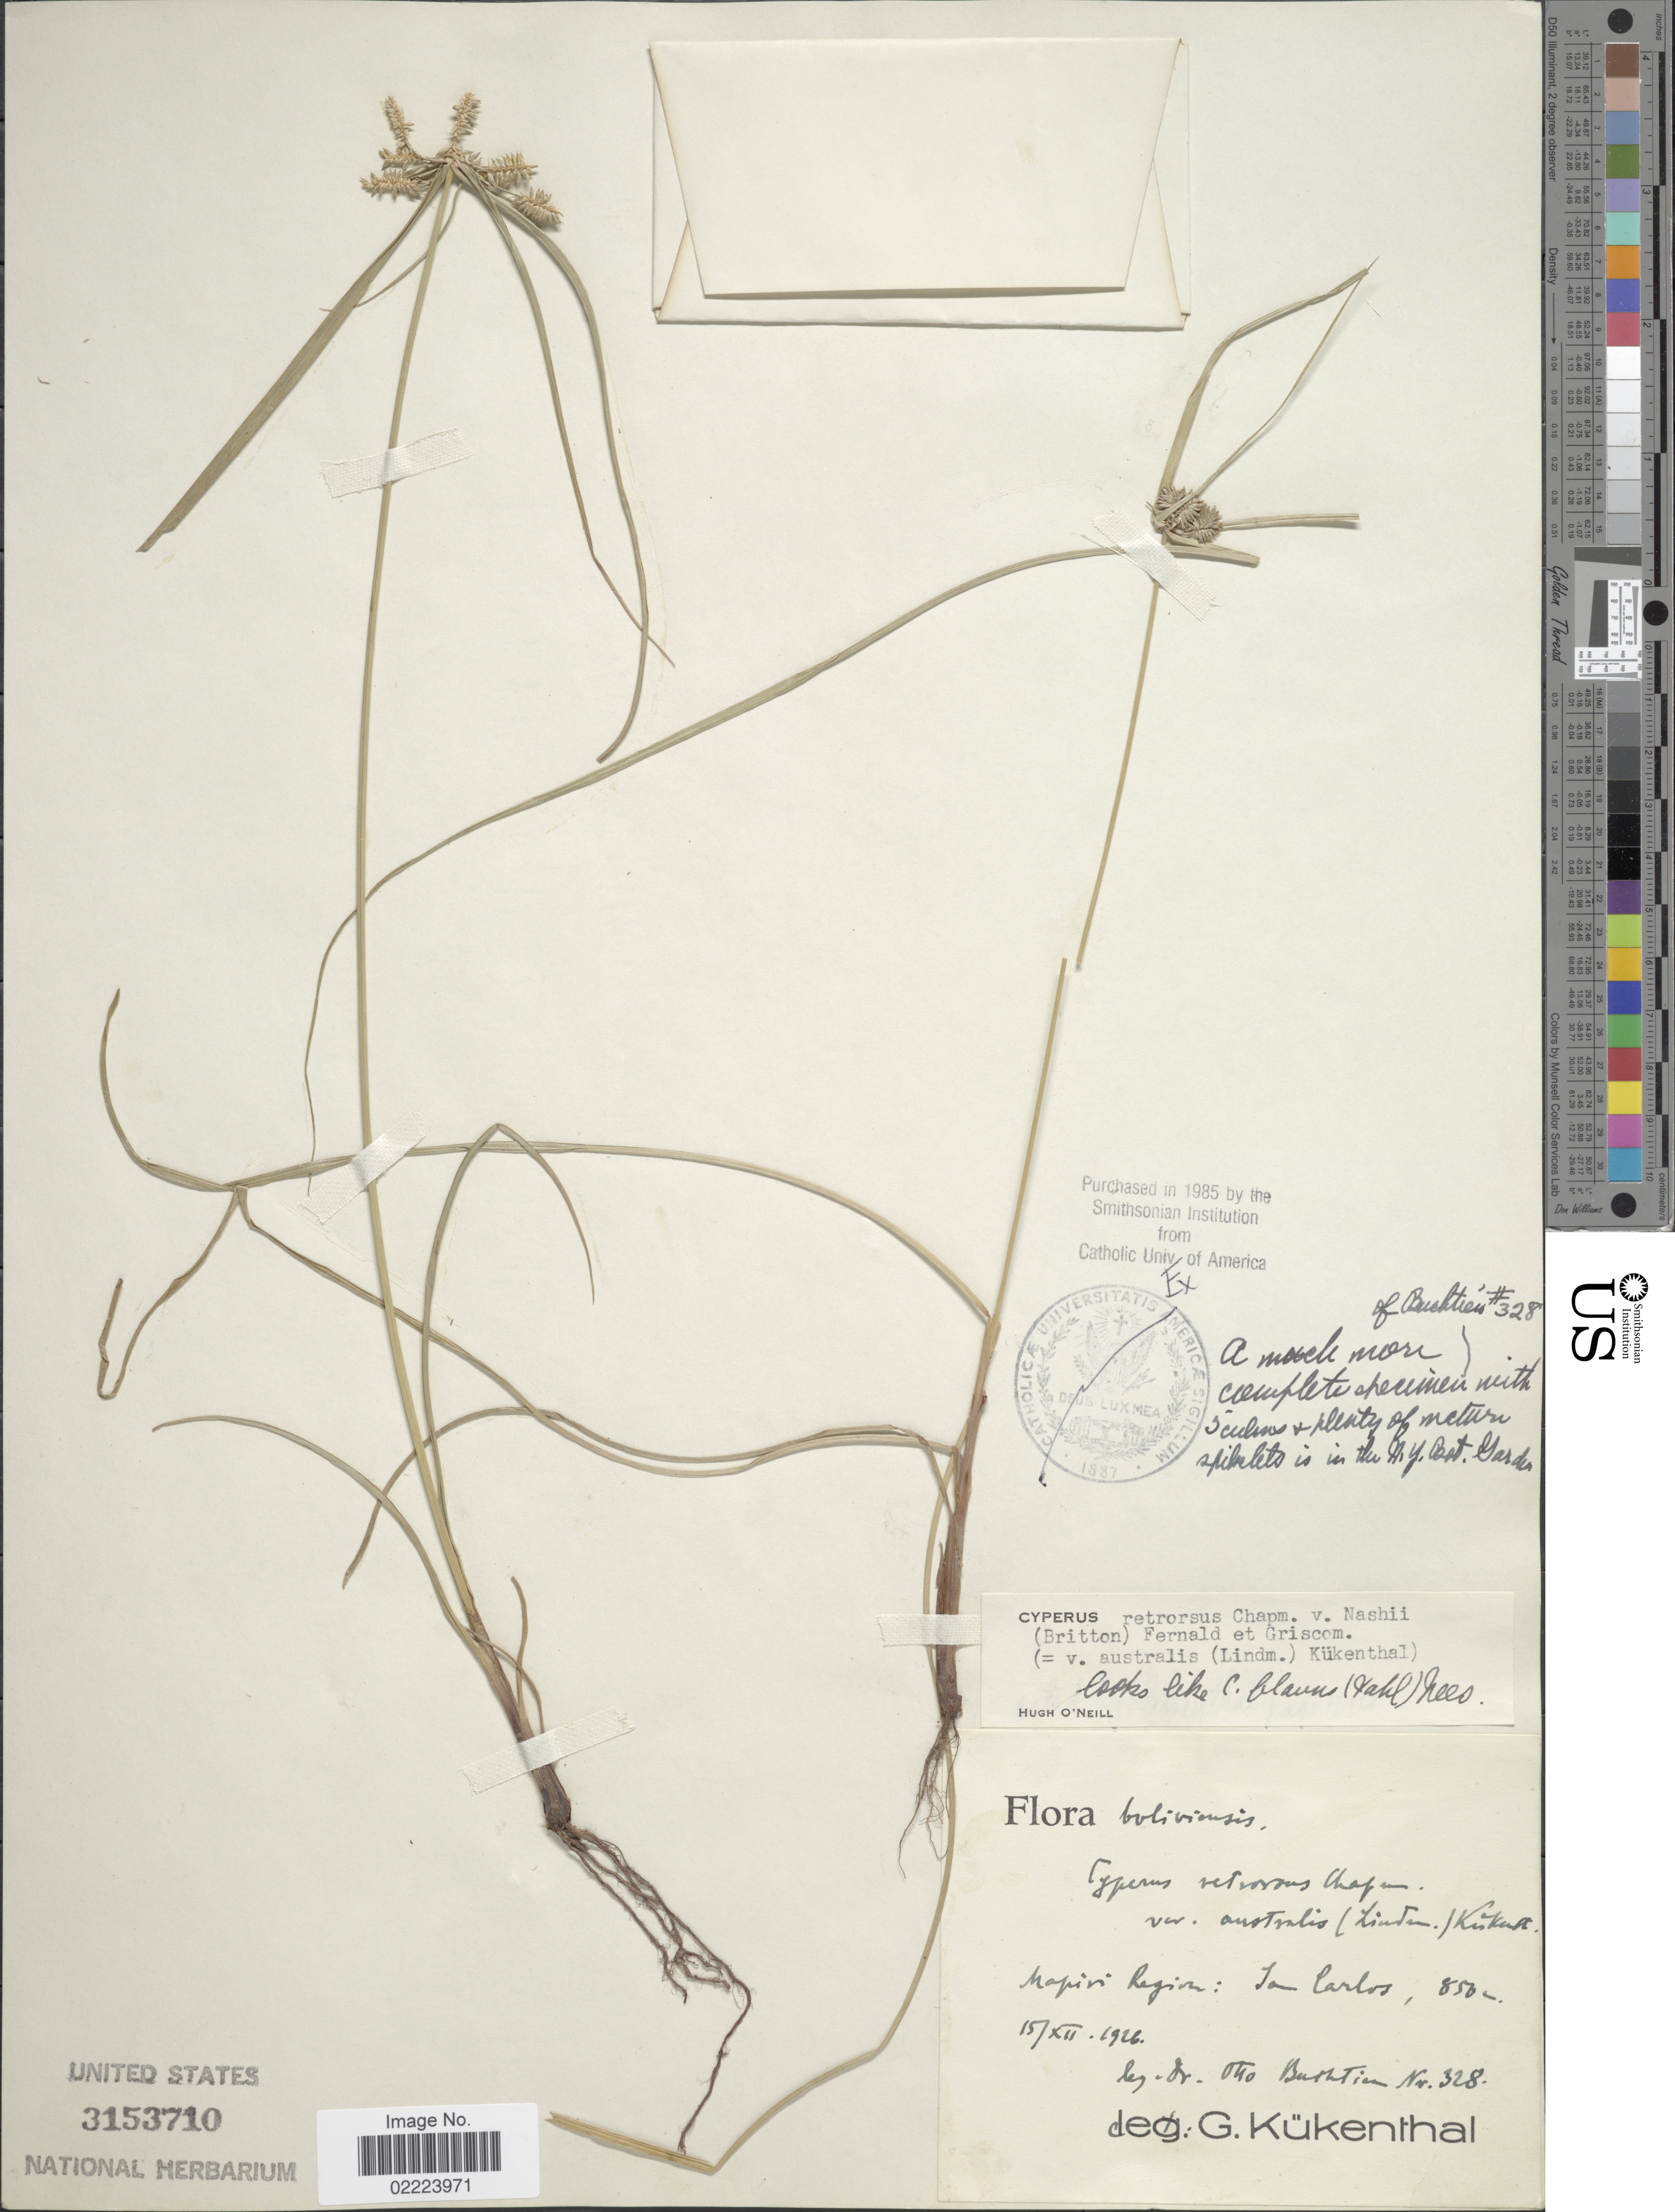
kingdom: Plantae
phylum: Tracheophyta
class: Liliopsida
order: Poales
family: Cyperaceae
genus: Cyperus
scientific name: Cyperus retrorsus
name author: Chapm.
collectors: O. Buchtien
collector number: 328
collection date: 1926-12-15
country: Bolivia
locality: Mapiri Region: San Carlos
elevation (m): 850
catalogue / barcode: US 3153710